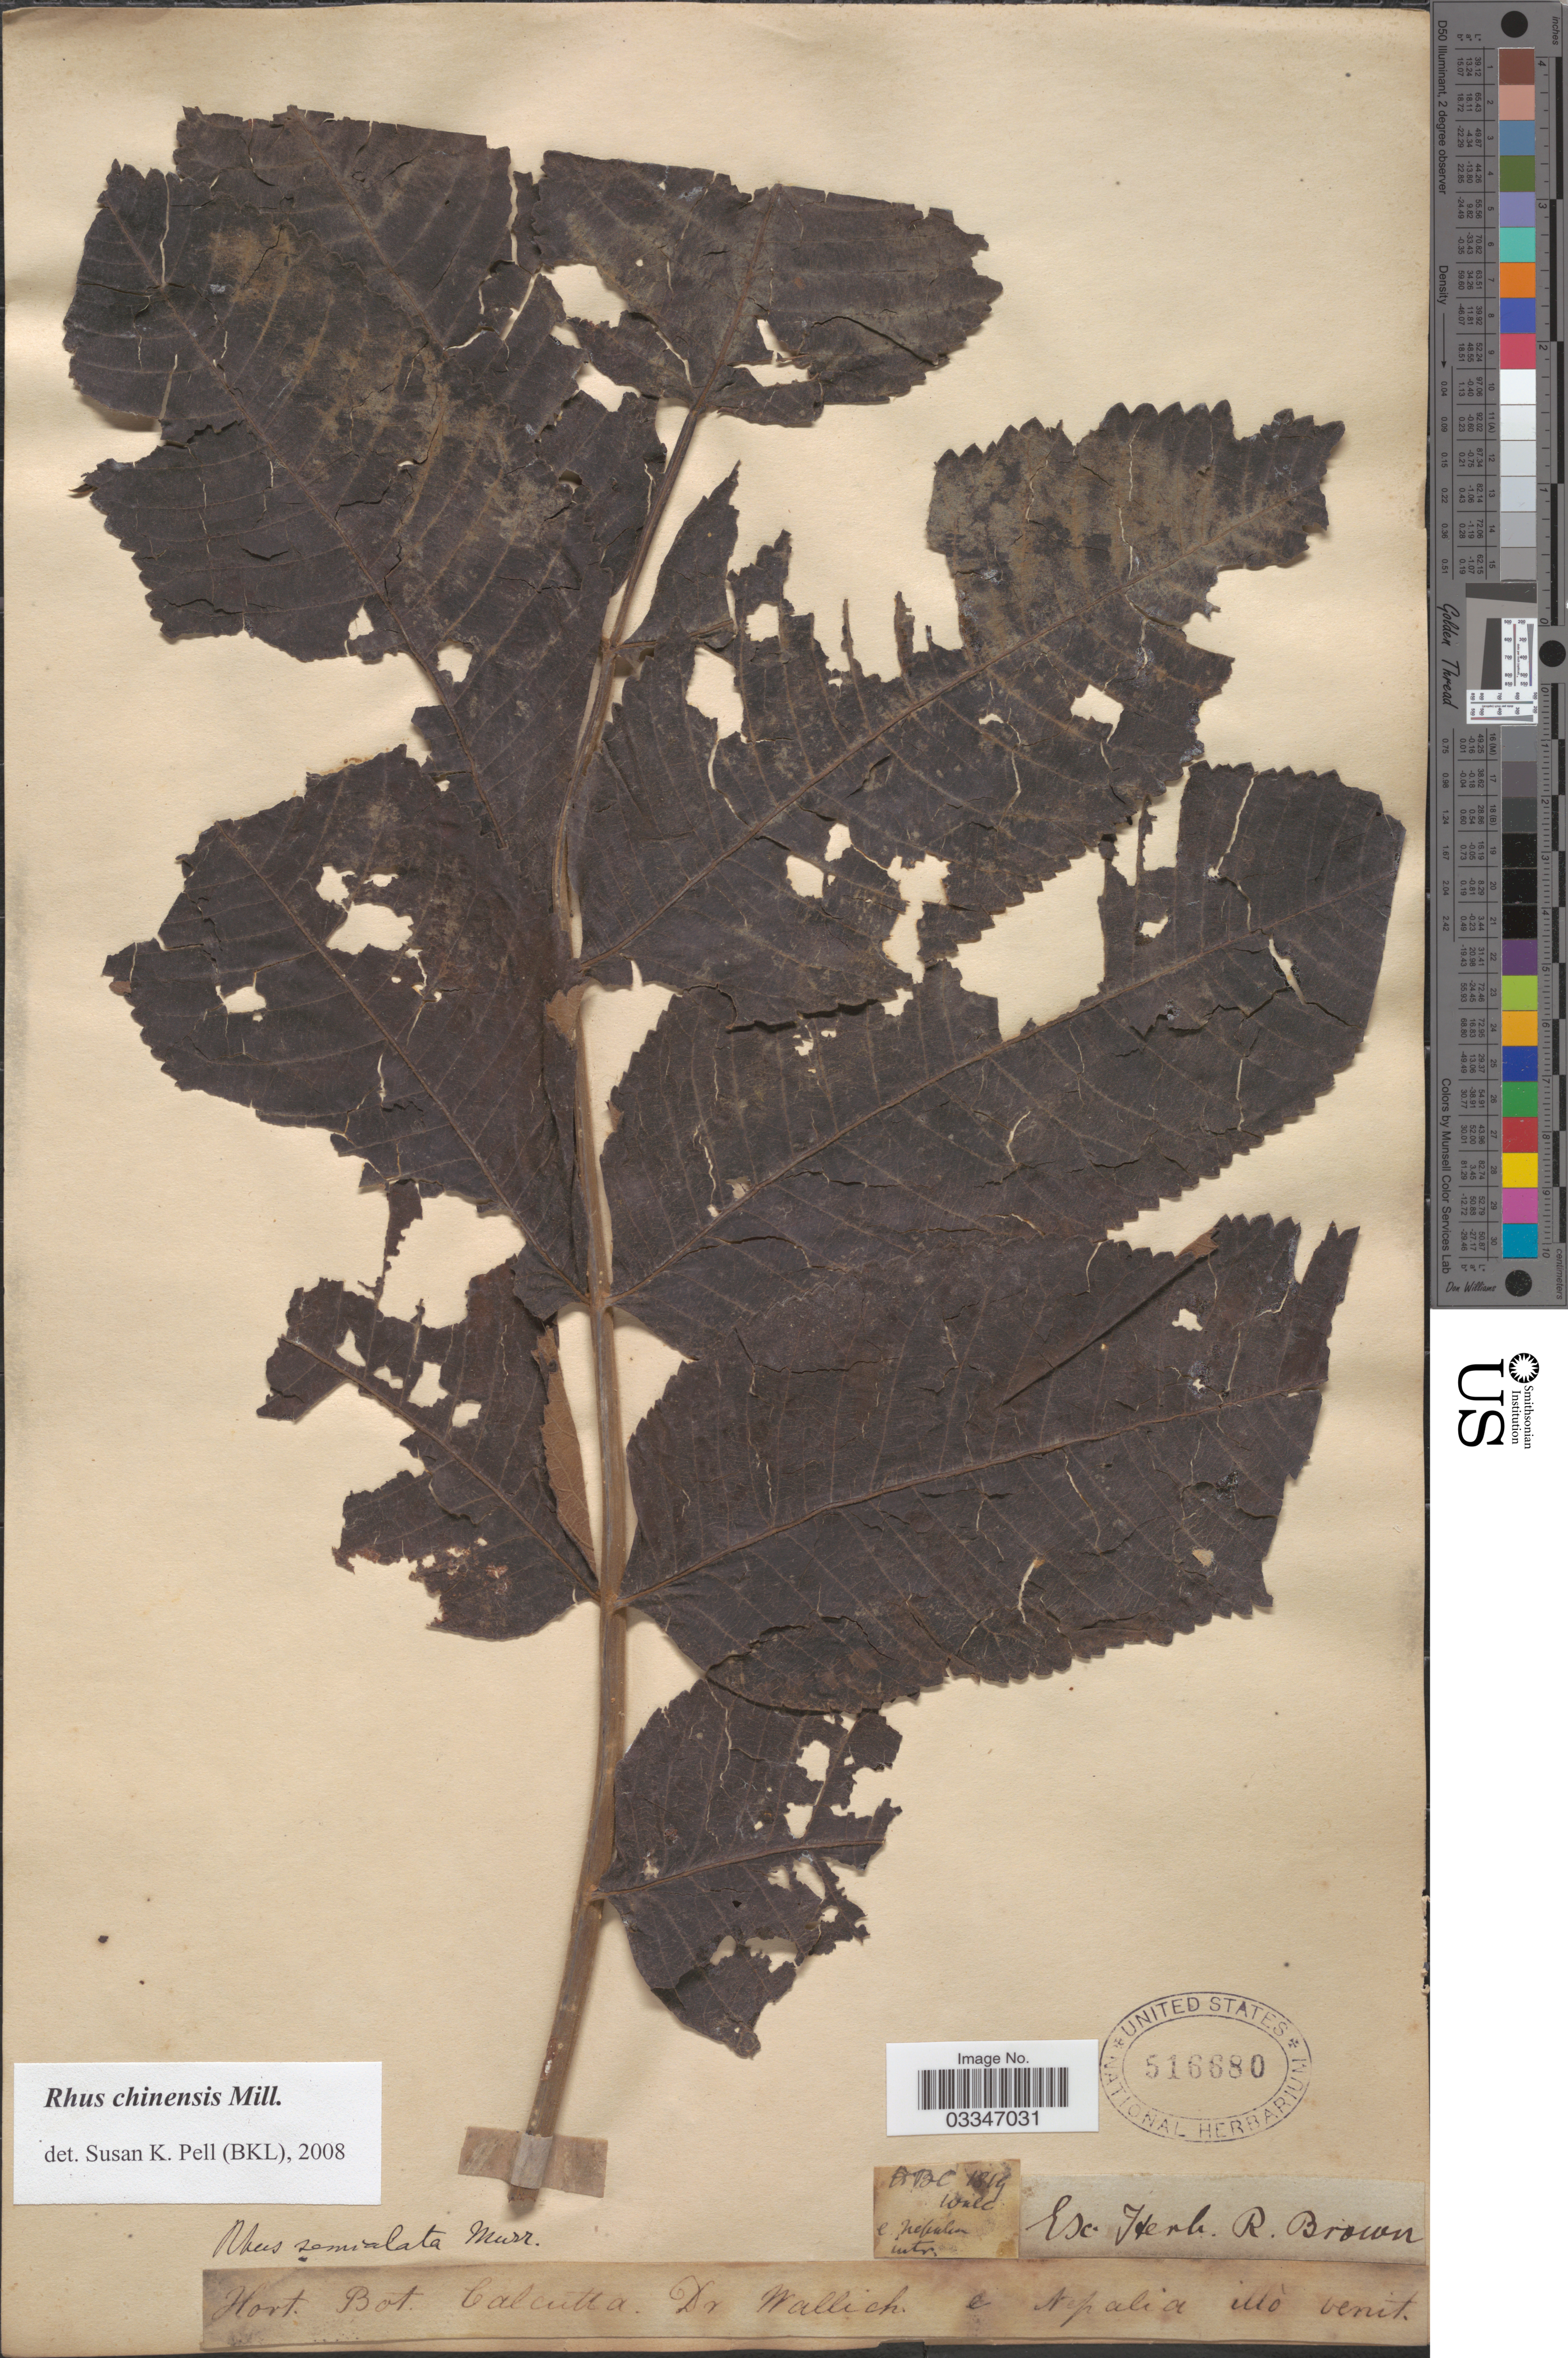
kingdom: Plantae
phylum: Tracheophyta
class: Magnoliopsida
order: Sapindales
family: Anacardiaceae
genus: Rhus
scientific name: Rhus chinensis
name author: Mill.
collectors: Wallich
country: India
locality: Hort. Bot. Calcutta.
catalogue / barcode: US 516680